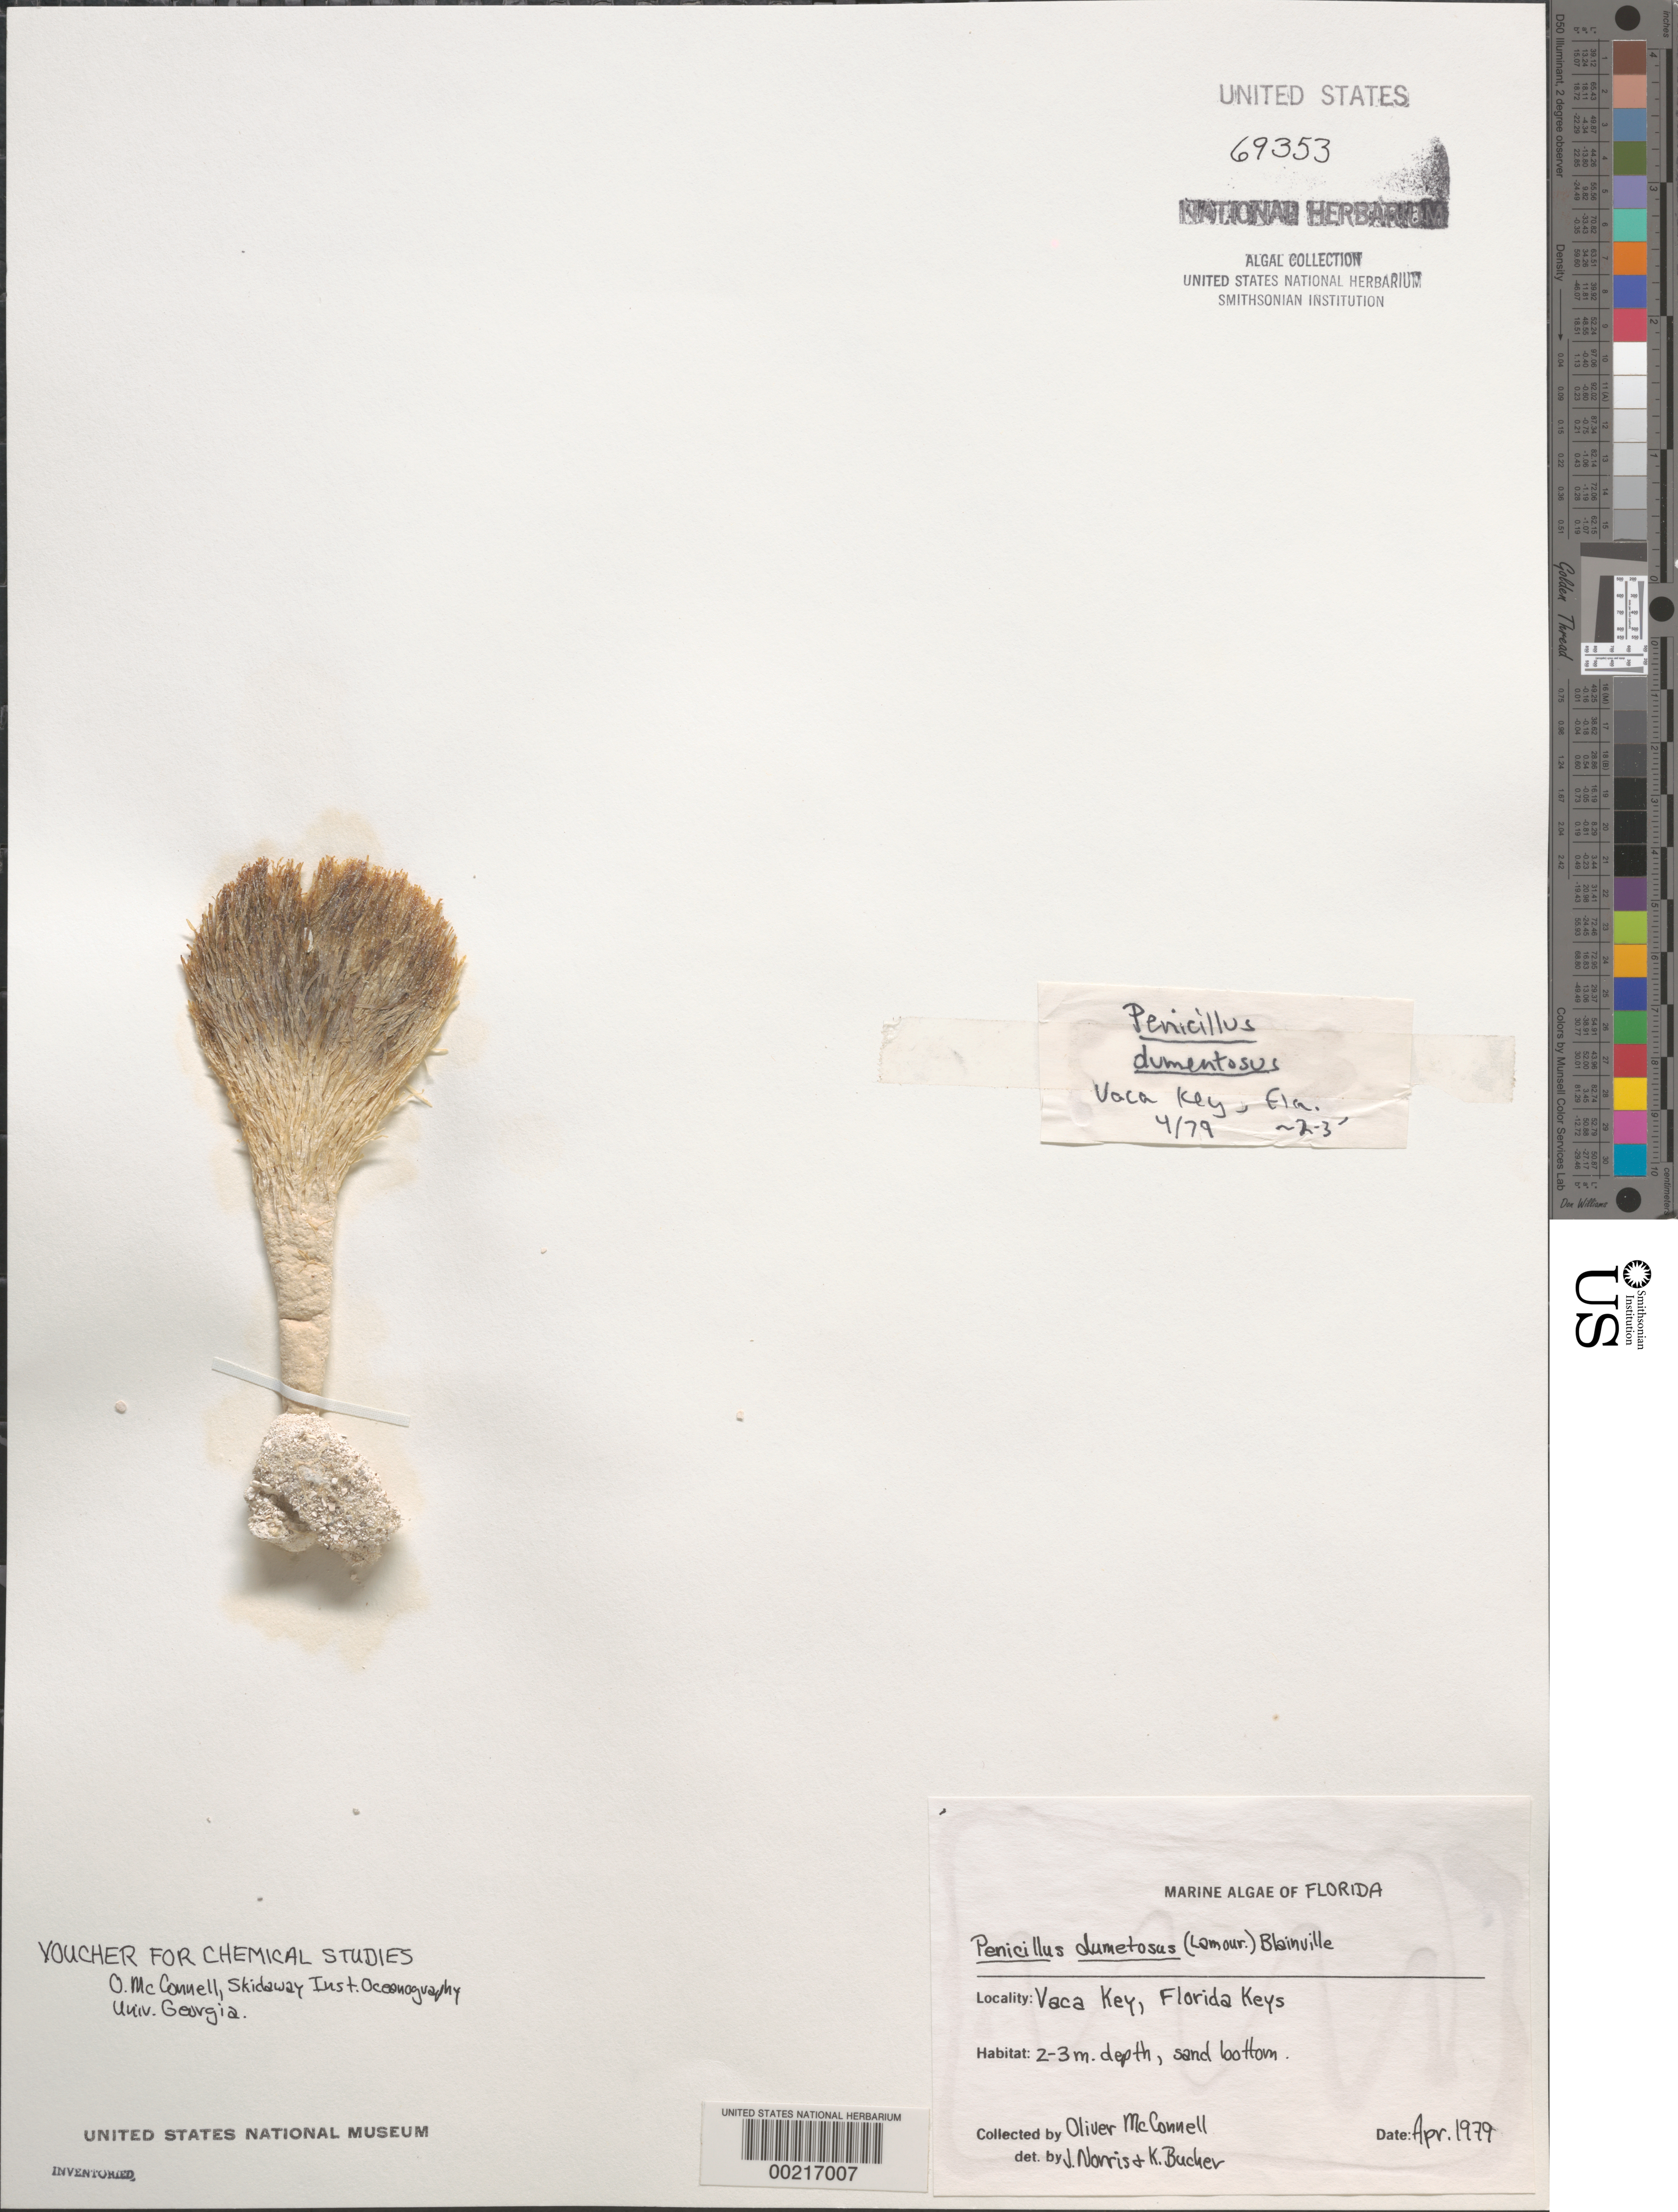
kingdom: Plantae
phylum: Chlorophyta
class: Ulvophyceae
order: Bryopsidales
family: Udoteaceae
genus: Penicillus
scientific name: Penicillus dumetosus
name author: (J.V.Lamouroux) Blainville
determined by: Norris, J. N.; Bucher, K. E.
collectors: O. McConnell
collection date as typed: Apr 1979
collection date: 1979-04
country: United States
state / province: Florida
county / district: Monroe County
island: Key Vaca [Vaca Key]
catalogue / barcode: US 69353